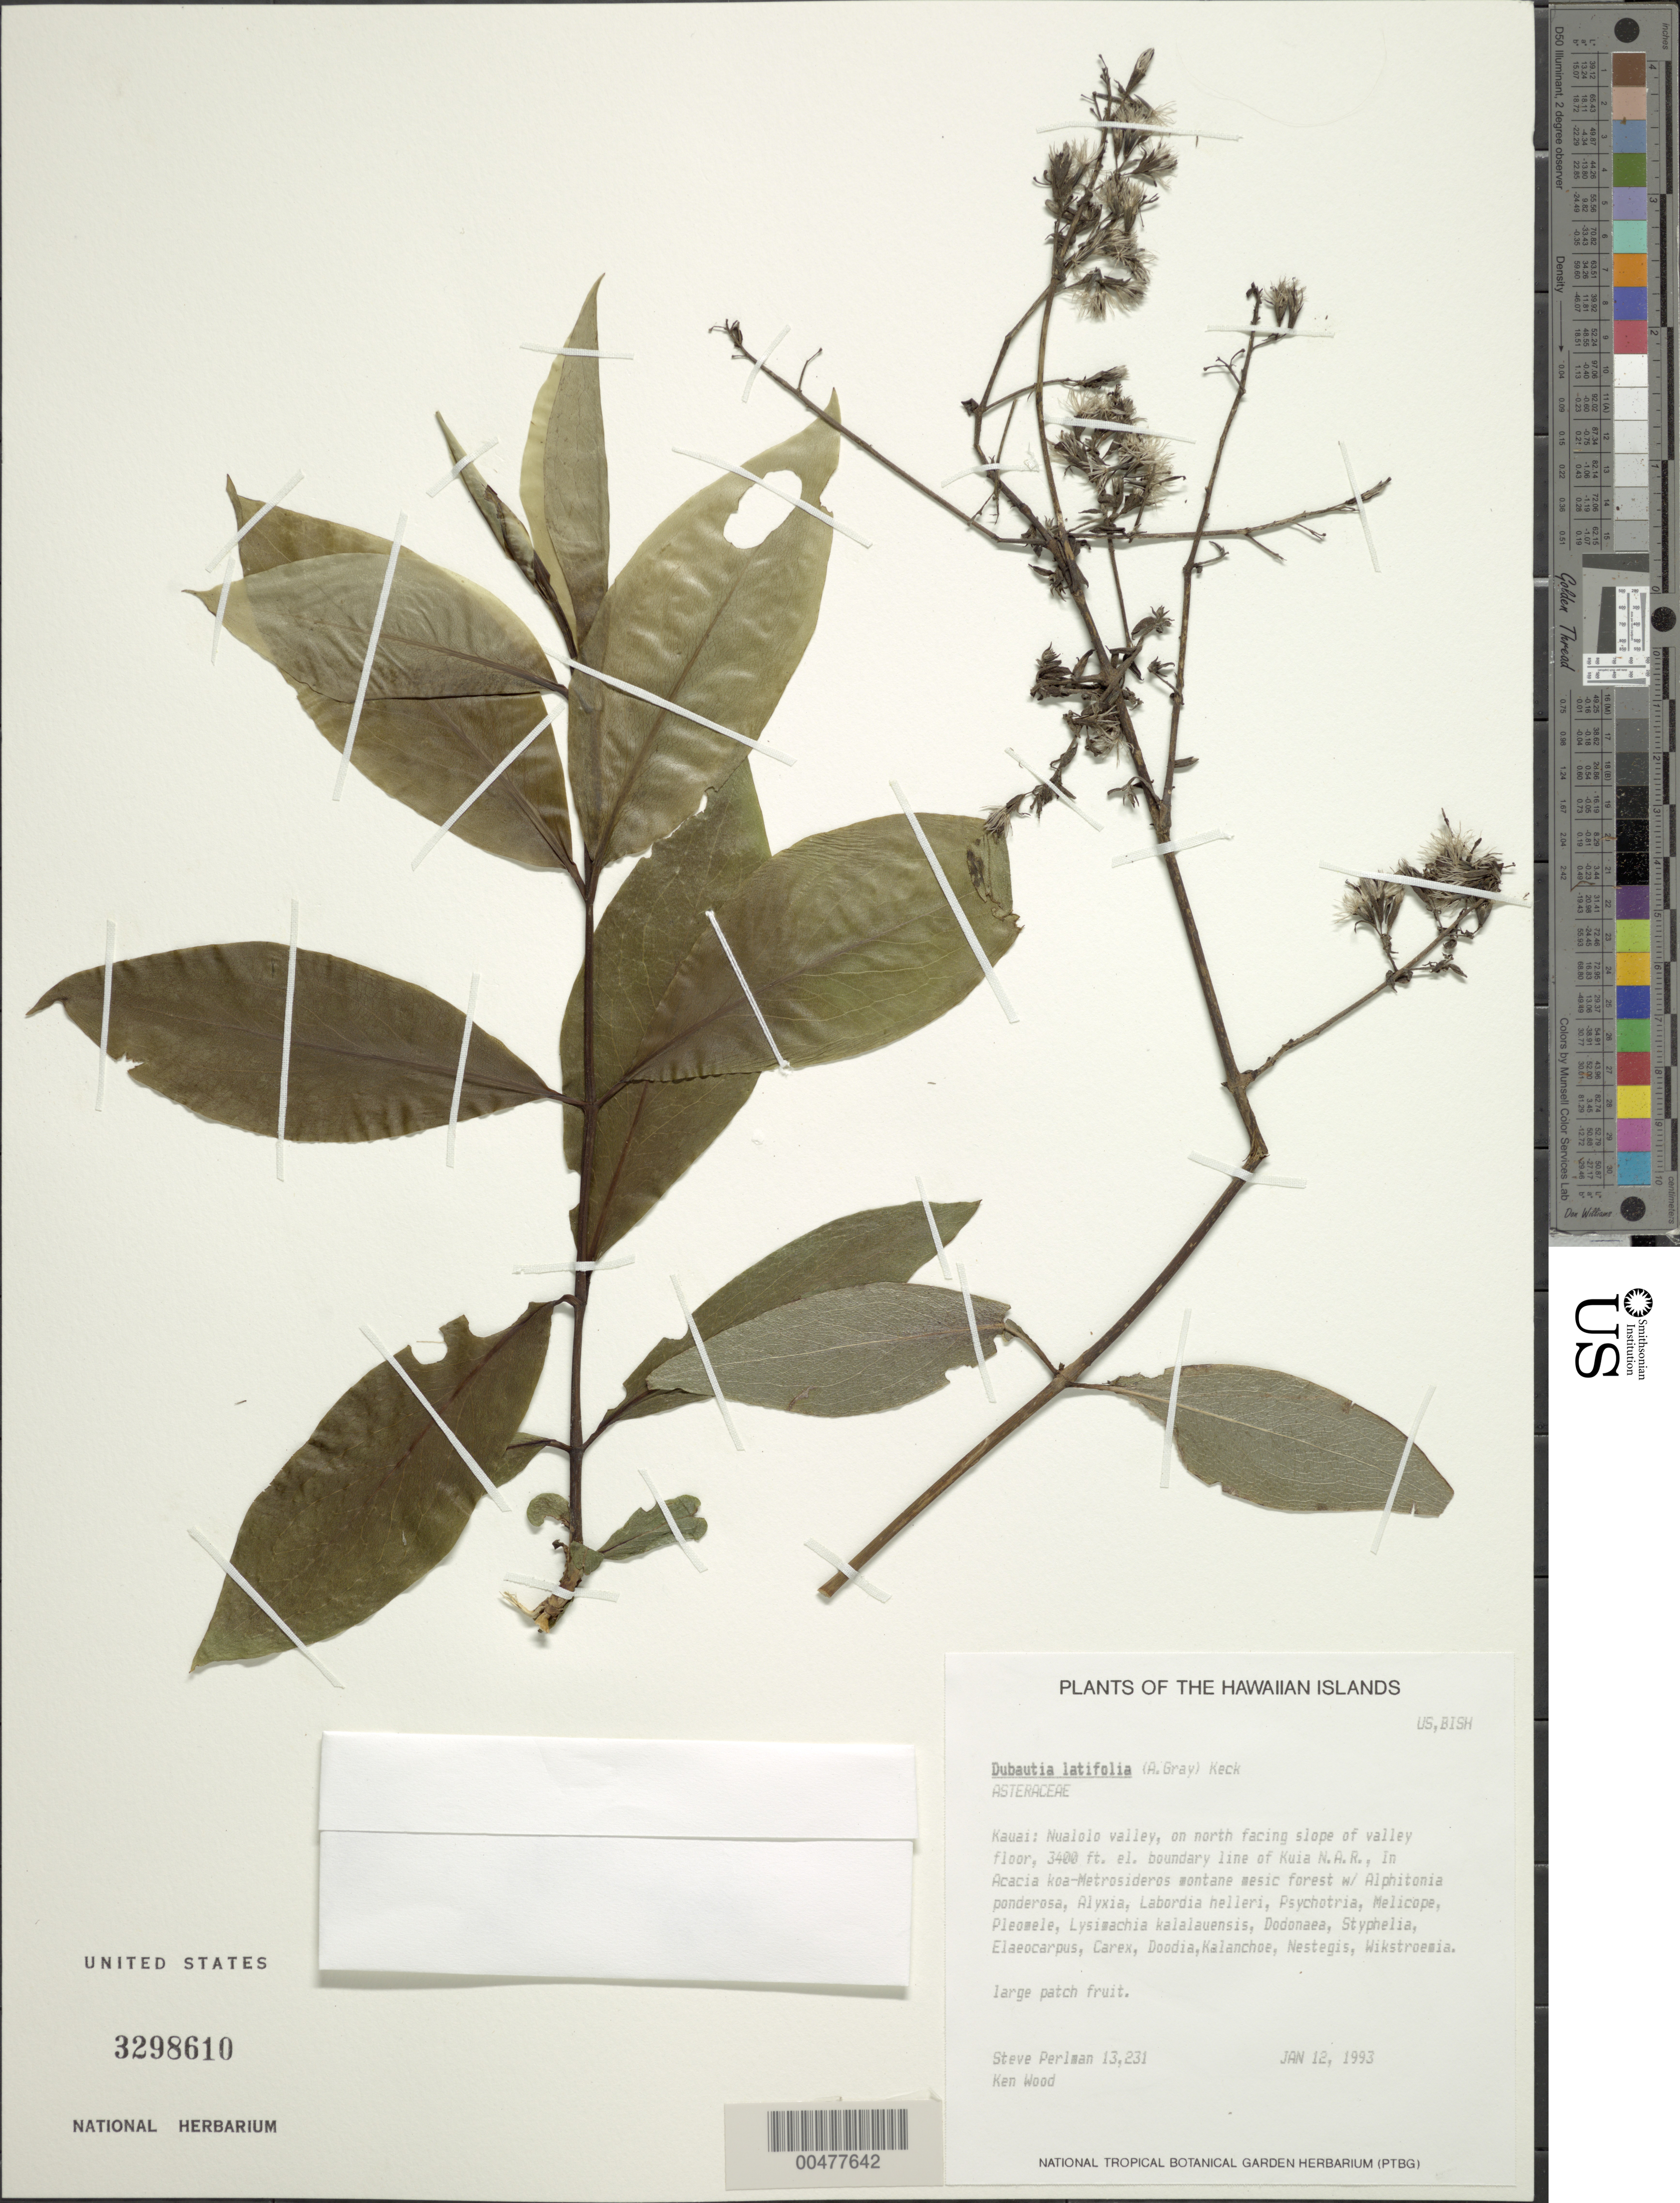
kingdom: Plantae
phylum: Tracheophyta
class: Magnoliopsida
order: Asterales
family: Asteraceae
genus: Dubautia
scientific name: Dubautia latifolia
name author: (A. Gray) D.D. Keck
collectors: S. P. Perlman & K. Wood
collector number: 13231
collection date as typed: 12 Jan 1993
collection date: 1993-01-12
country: United States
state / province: Hawaii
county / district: Kauai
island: Kaua'i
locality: Nualolo Valley, on N facing slope of valley floor, boundary line of Kuia NAR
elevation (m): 1036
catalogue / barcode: US 3298610